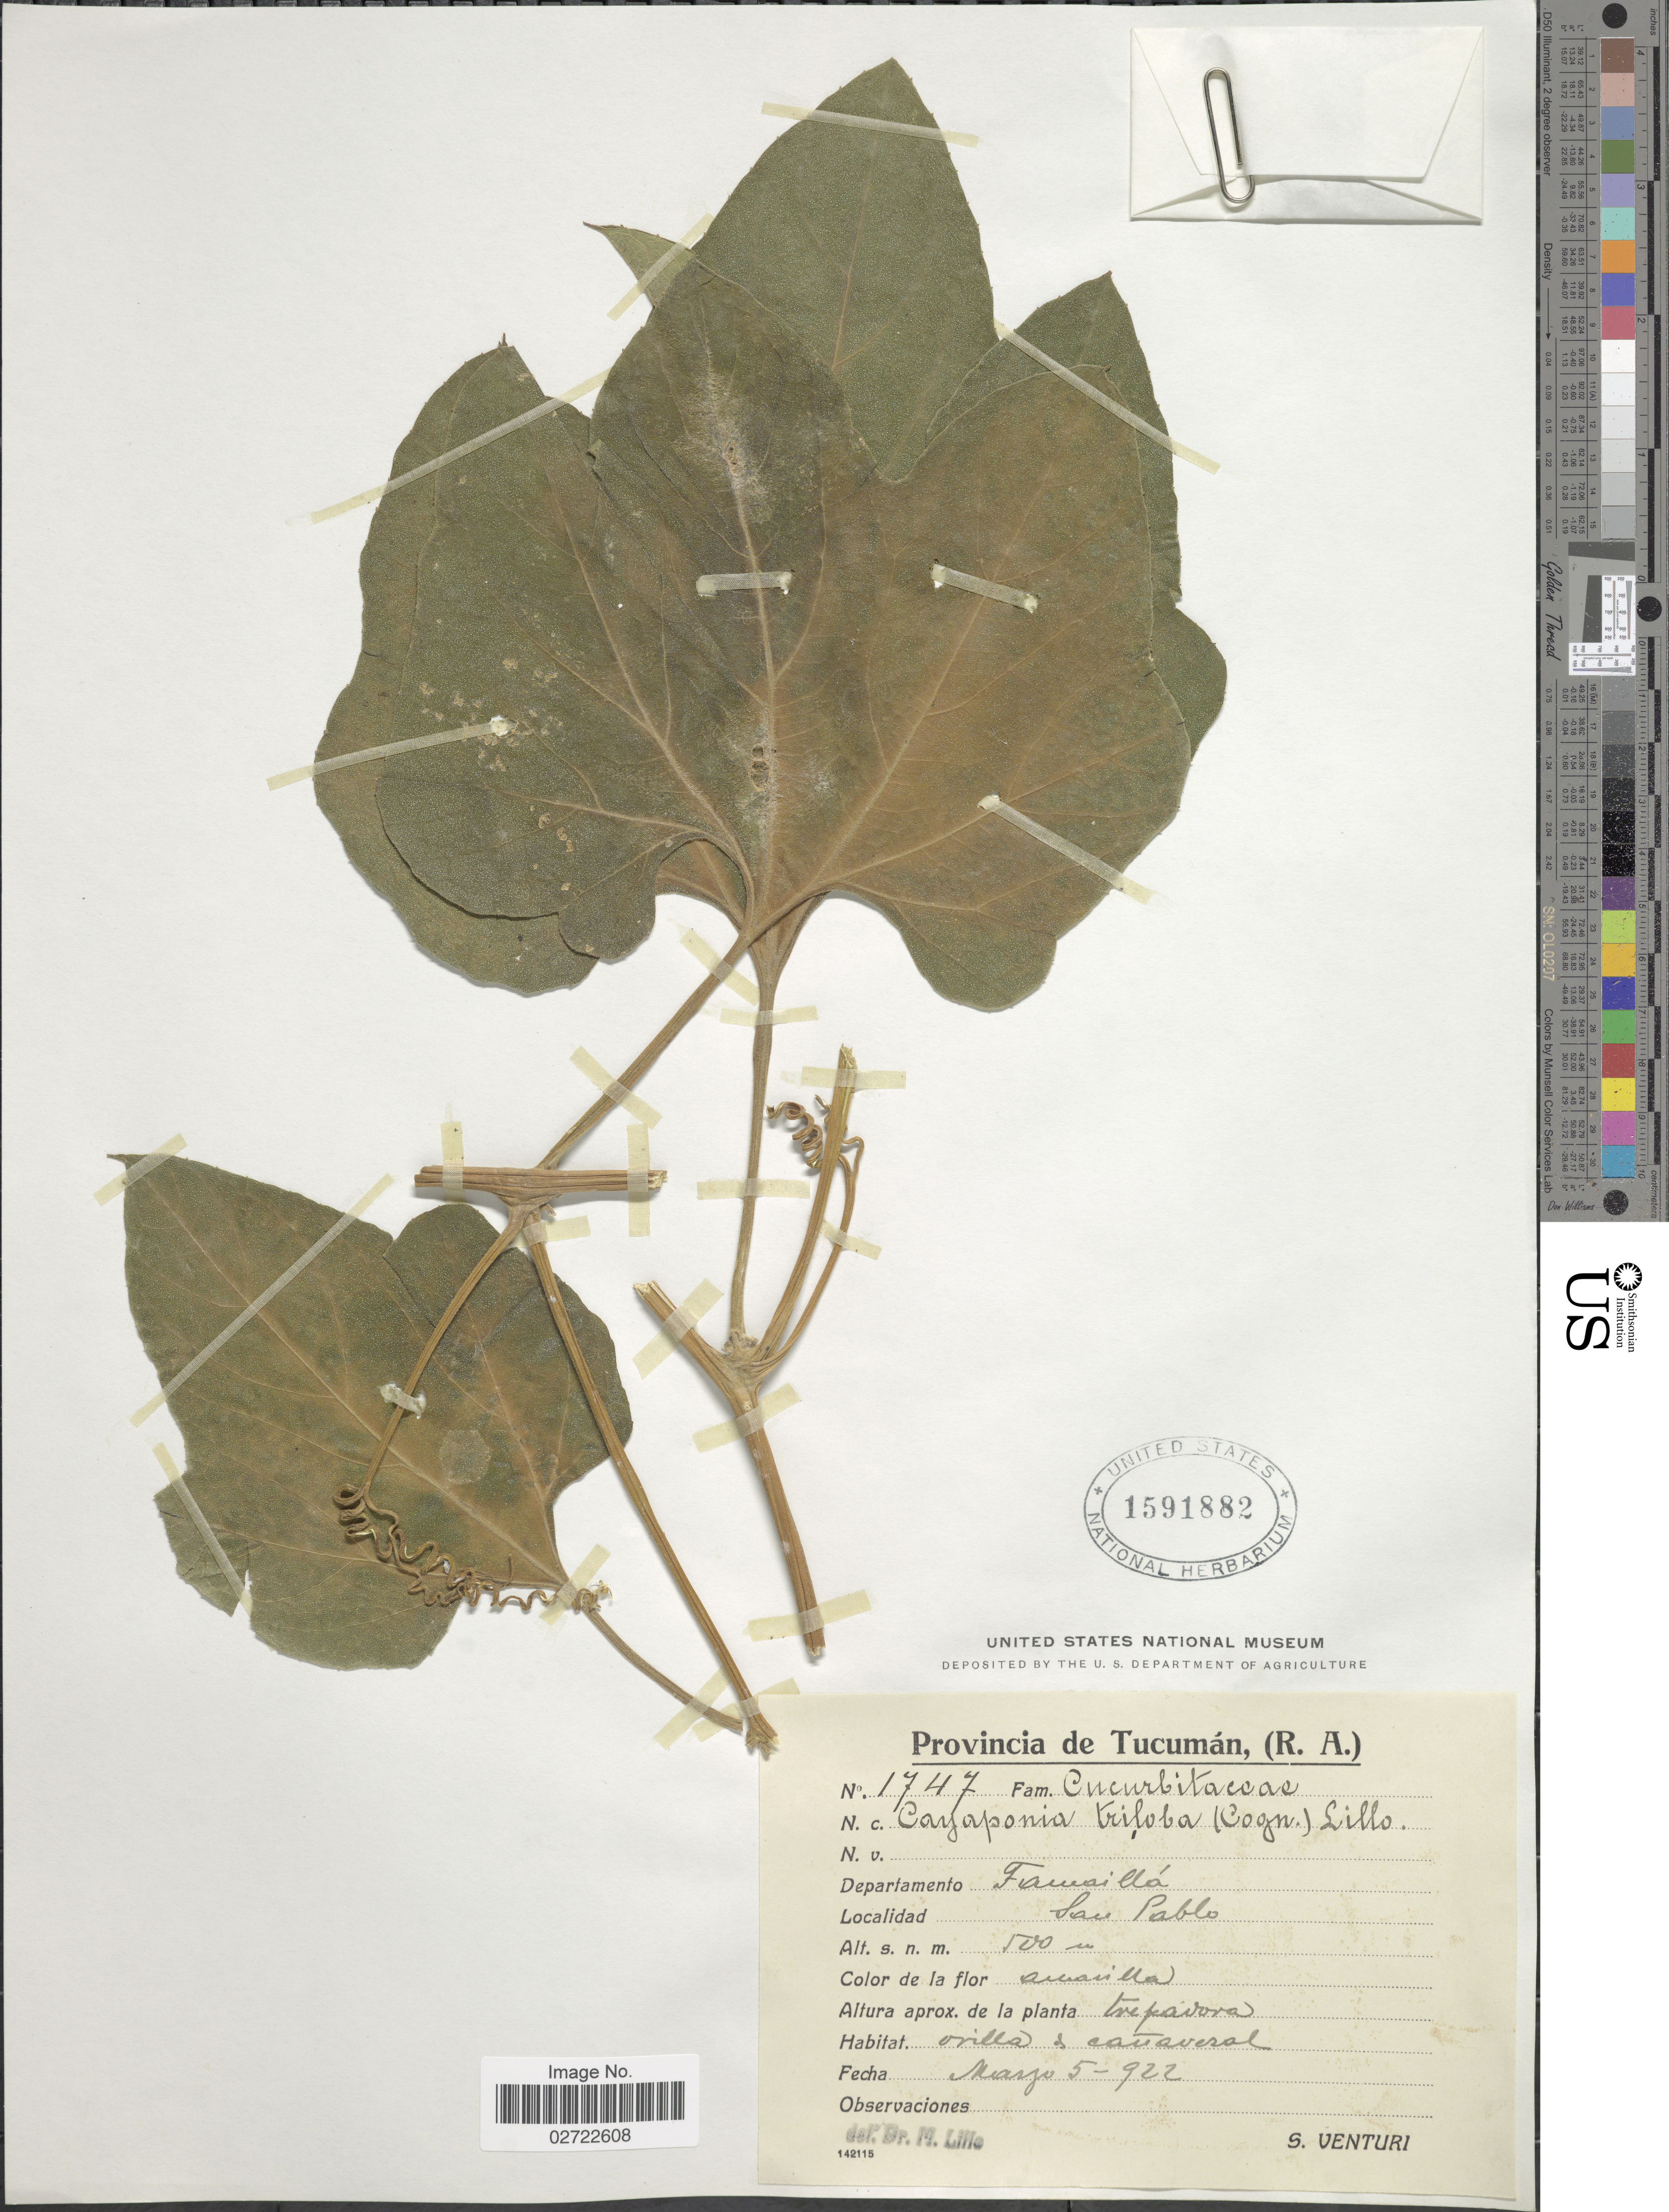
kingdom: Plantae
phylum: Tracheophyta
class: Magnoliopsida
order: Cucurbitales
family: Cucurbitaceae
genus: Cayaponia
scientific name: Cayaponia trilobata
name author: Cogn.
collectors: S. Venturi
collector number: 1747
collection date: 1922-03-05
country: Argentina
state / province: Tucuman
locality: Provincia de Tucuman, (R.A.). Departamento Famaillá, San Pablo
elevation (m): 500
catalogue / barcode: US 1591882